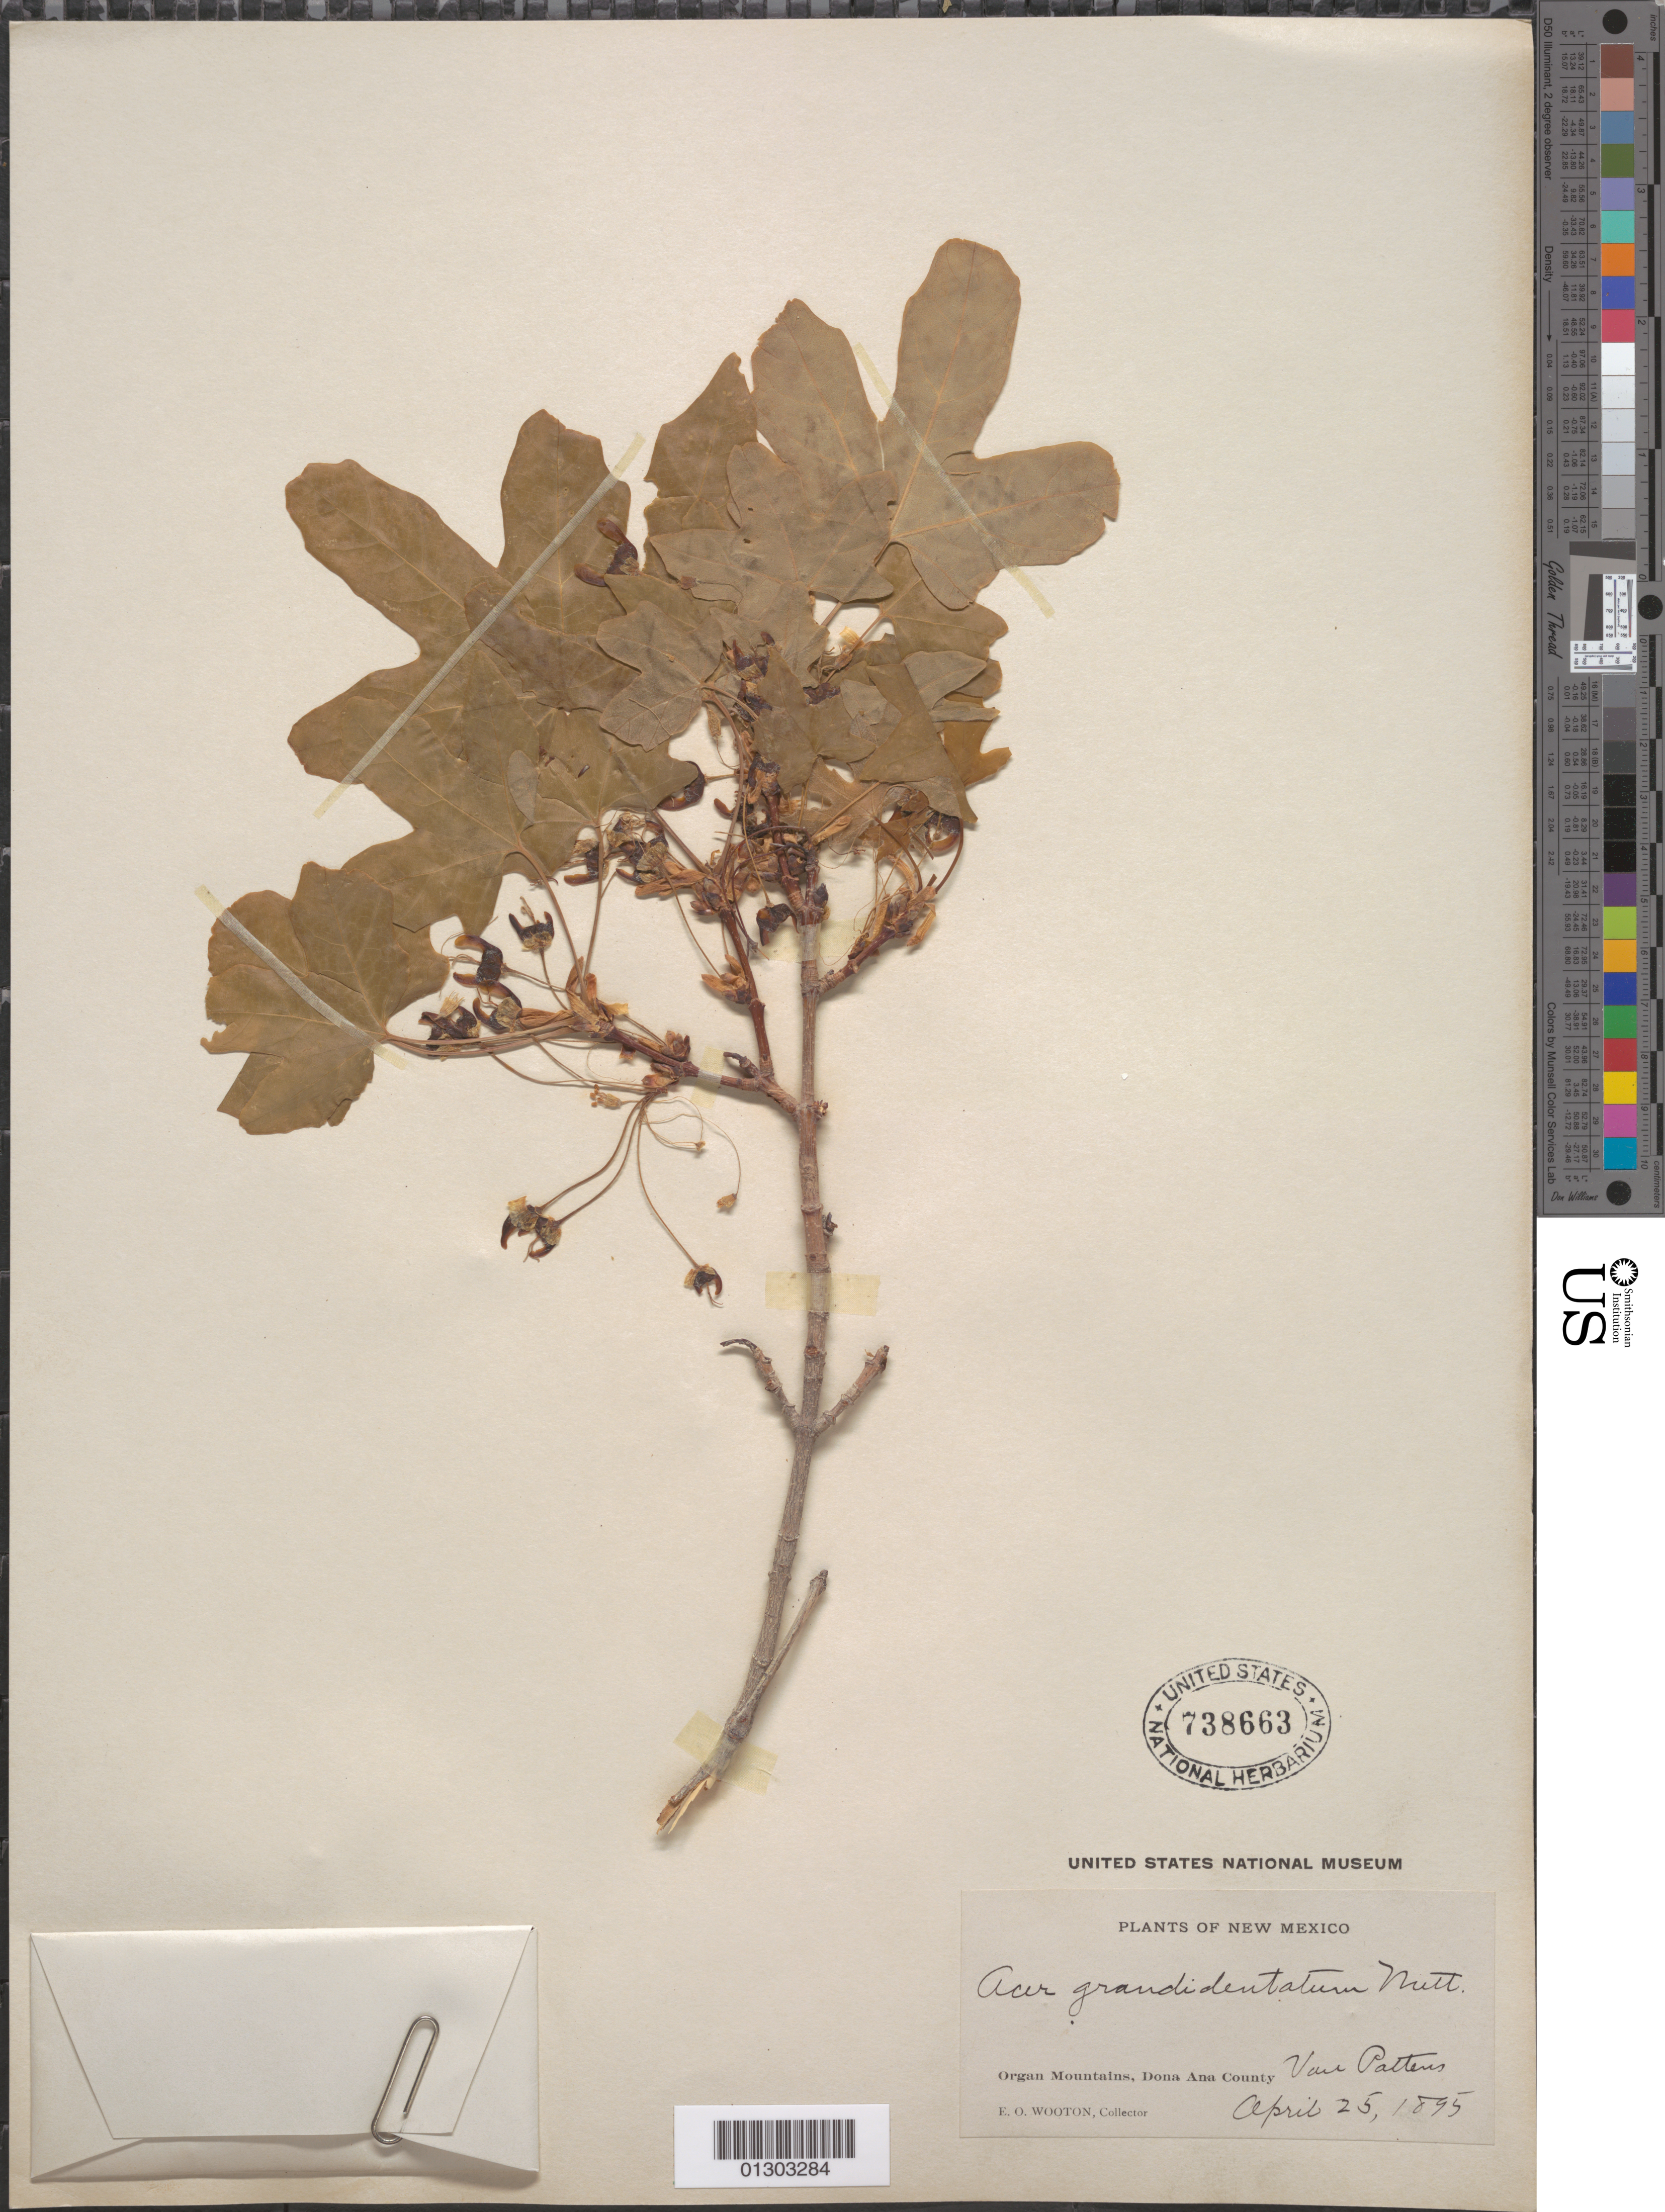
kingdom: Plantae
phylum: Tracheophyta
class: Magnoliopsida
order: Sapindales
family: Sapindaceae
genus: Acer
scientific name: Acer grandidentatum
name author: Nutt.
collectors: E. O. Wooton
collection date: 1895-04-25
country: United States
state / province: New Mexico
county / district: Dona Ana County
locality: Dona Ana County, Organ Mountains, Van Pattens.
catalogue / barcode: US 738663